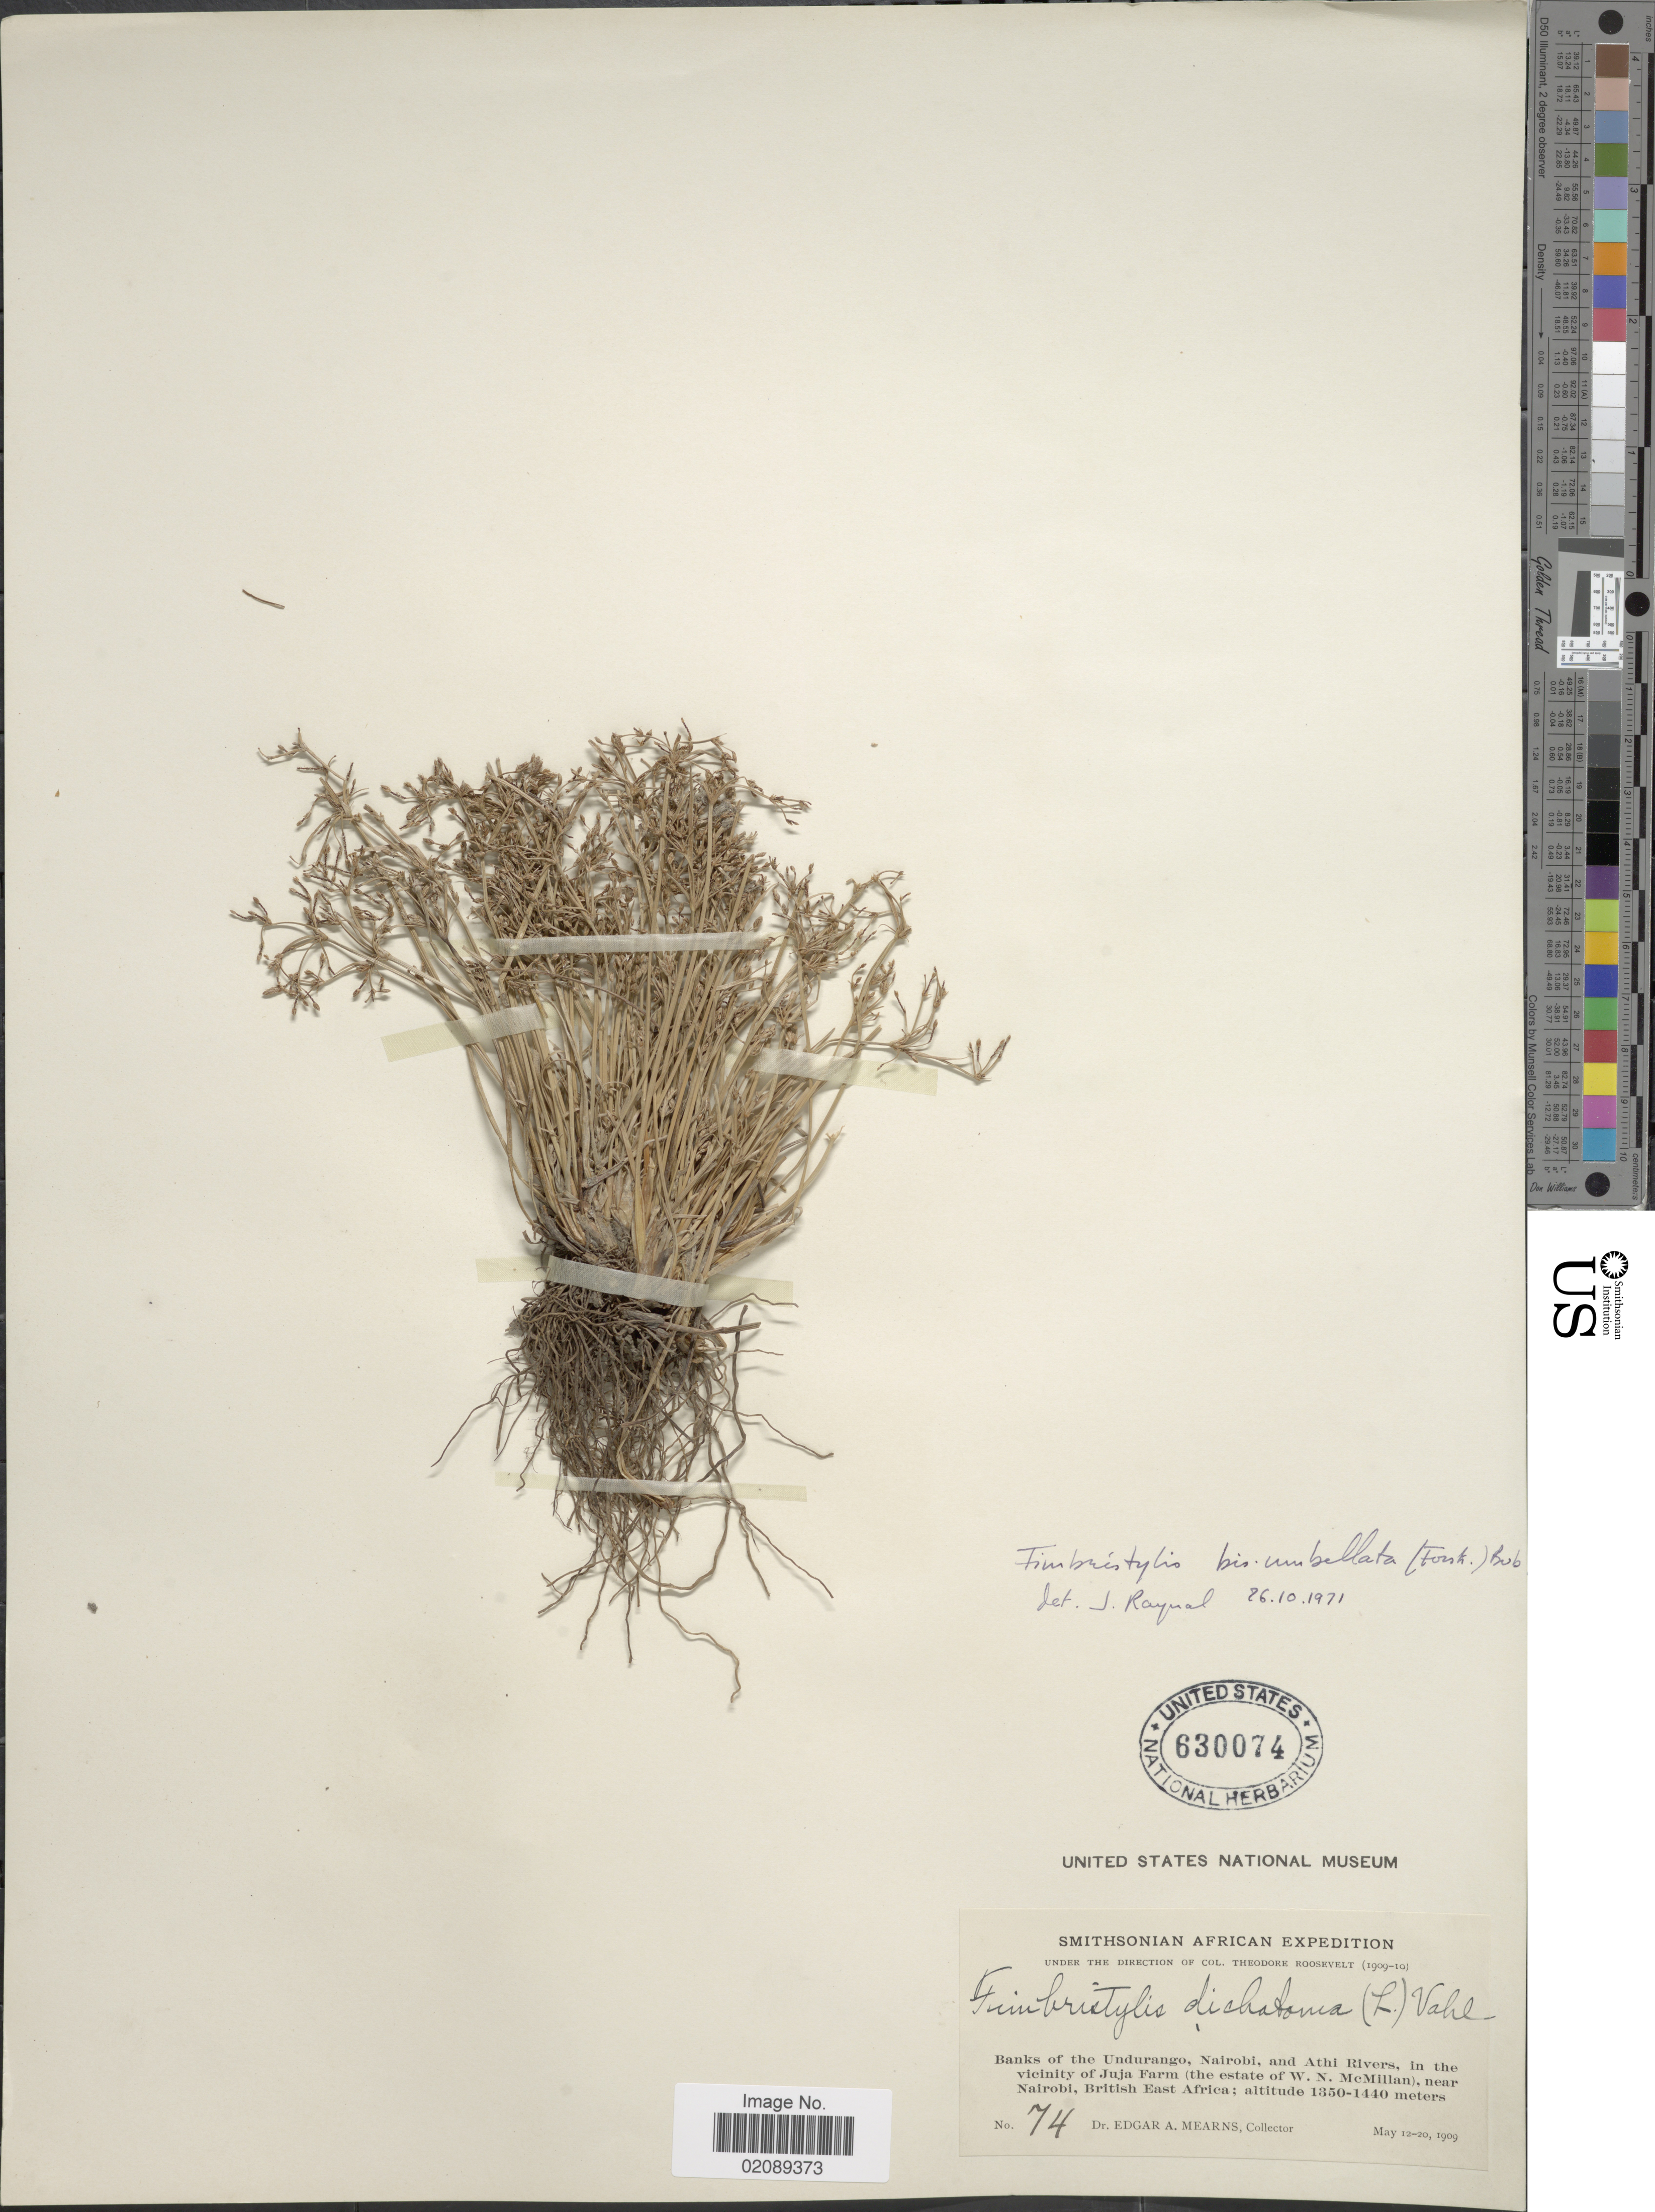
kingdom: Plantae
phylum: Tracheophyta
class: Liliopsida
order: Poales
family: Cyperaceae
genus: Fimbristylis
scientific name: Fimbristylis bisumbellata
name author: (Forssk.) Bubani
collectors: E. A. Mearns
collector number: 74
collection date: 1909-05-12/1909-05-20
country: Kenya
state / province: Nairobi Area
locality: Banks of the Undurango, Nairobi, and Athi Rivers, in the vicinity of Juja Farm (the estate of W. N. McMillan), near Nairobi, British East Africa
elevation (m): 1350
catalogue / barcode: US 630074